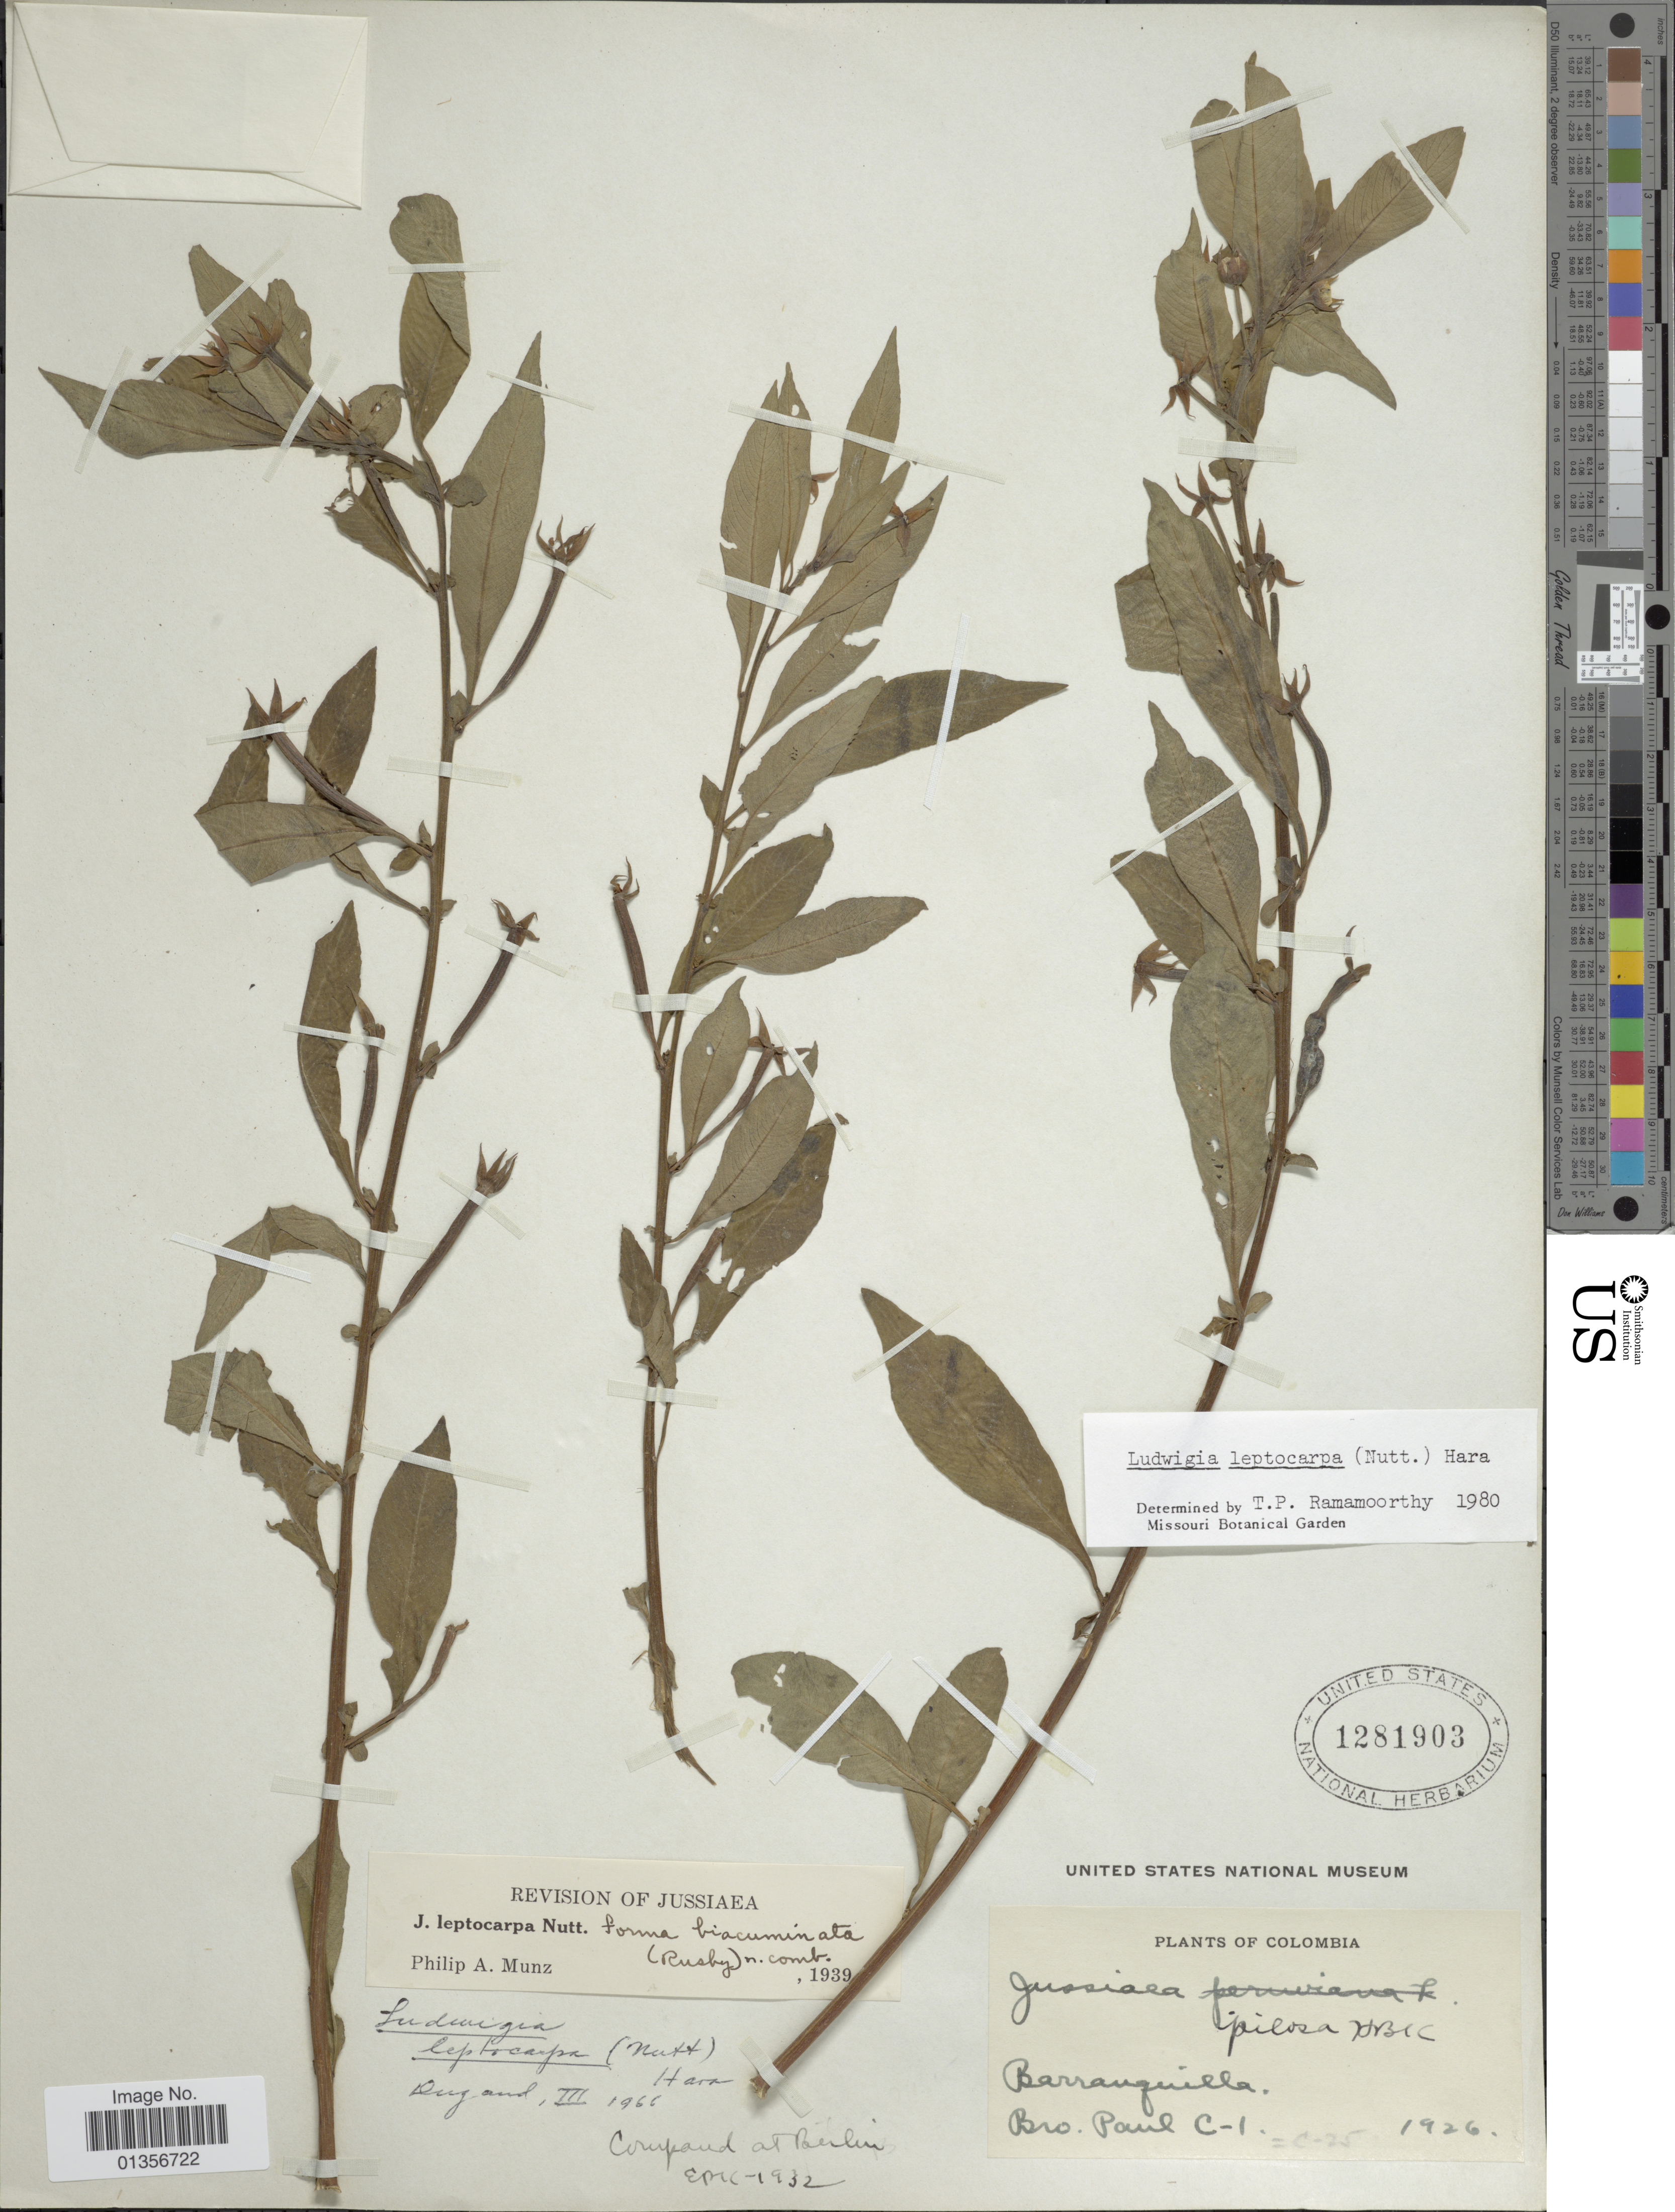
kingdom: Plantae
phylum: Tracheophyta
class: Magnoliopsida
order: Myrtales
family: Onagraceae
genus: Ludwigia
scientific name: Ludwigia leptocarpa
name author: (Nutt.) H. Hara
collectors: B. Paul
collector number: C-1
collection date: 1926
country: Colombia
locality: Barranquilla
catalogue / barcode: US 1281903